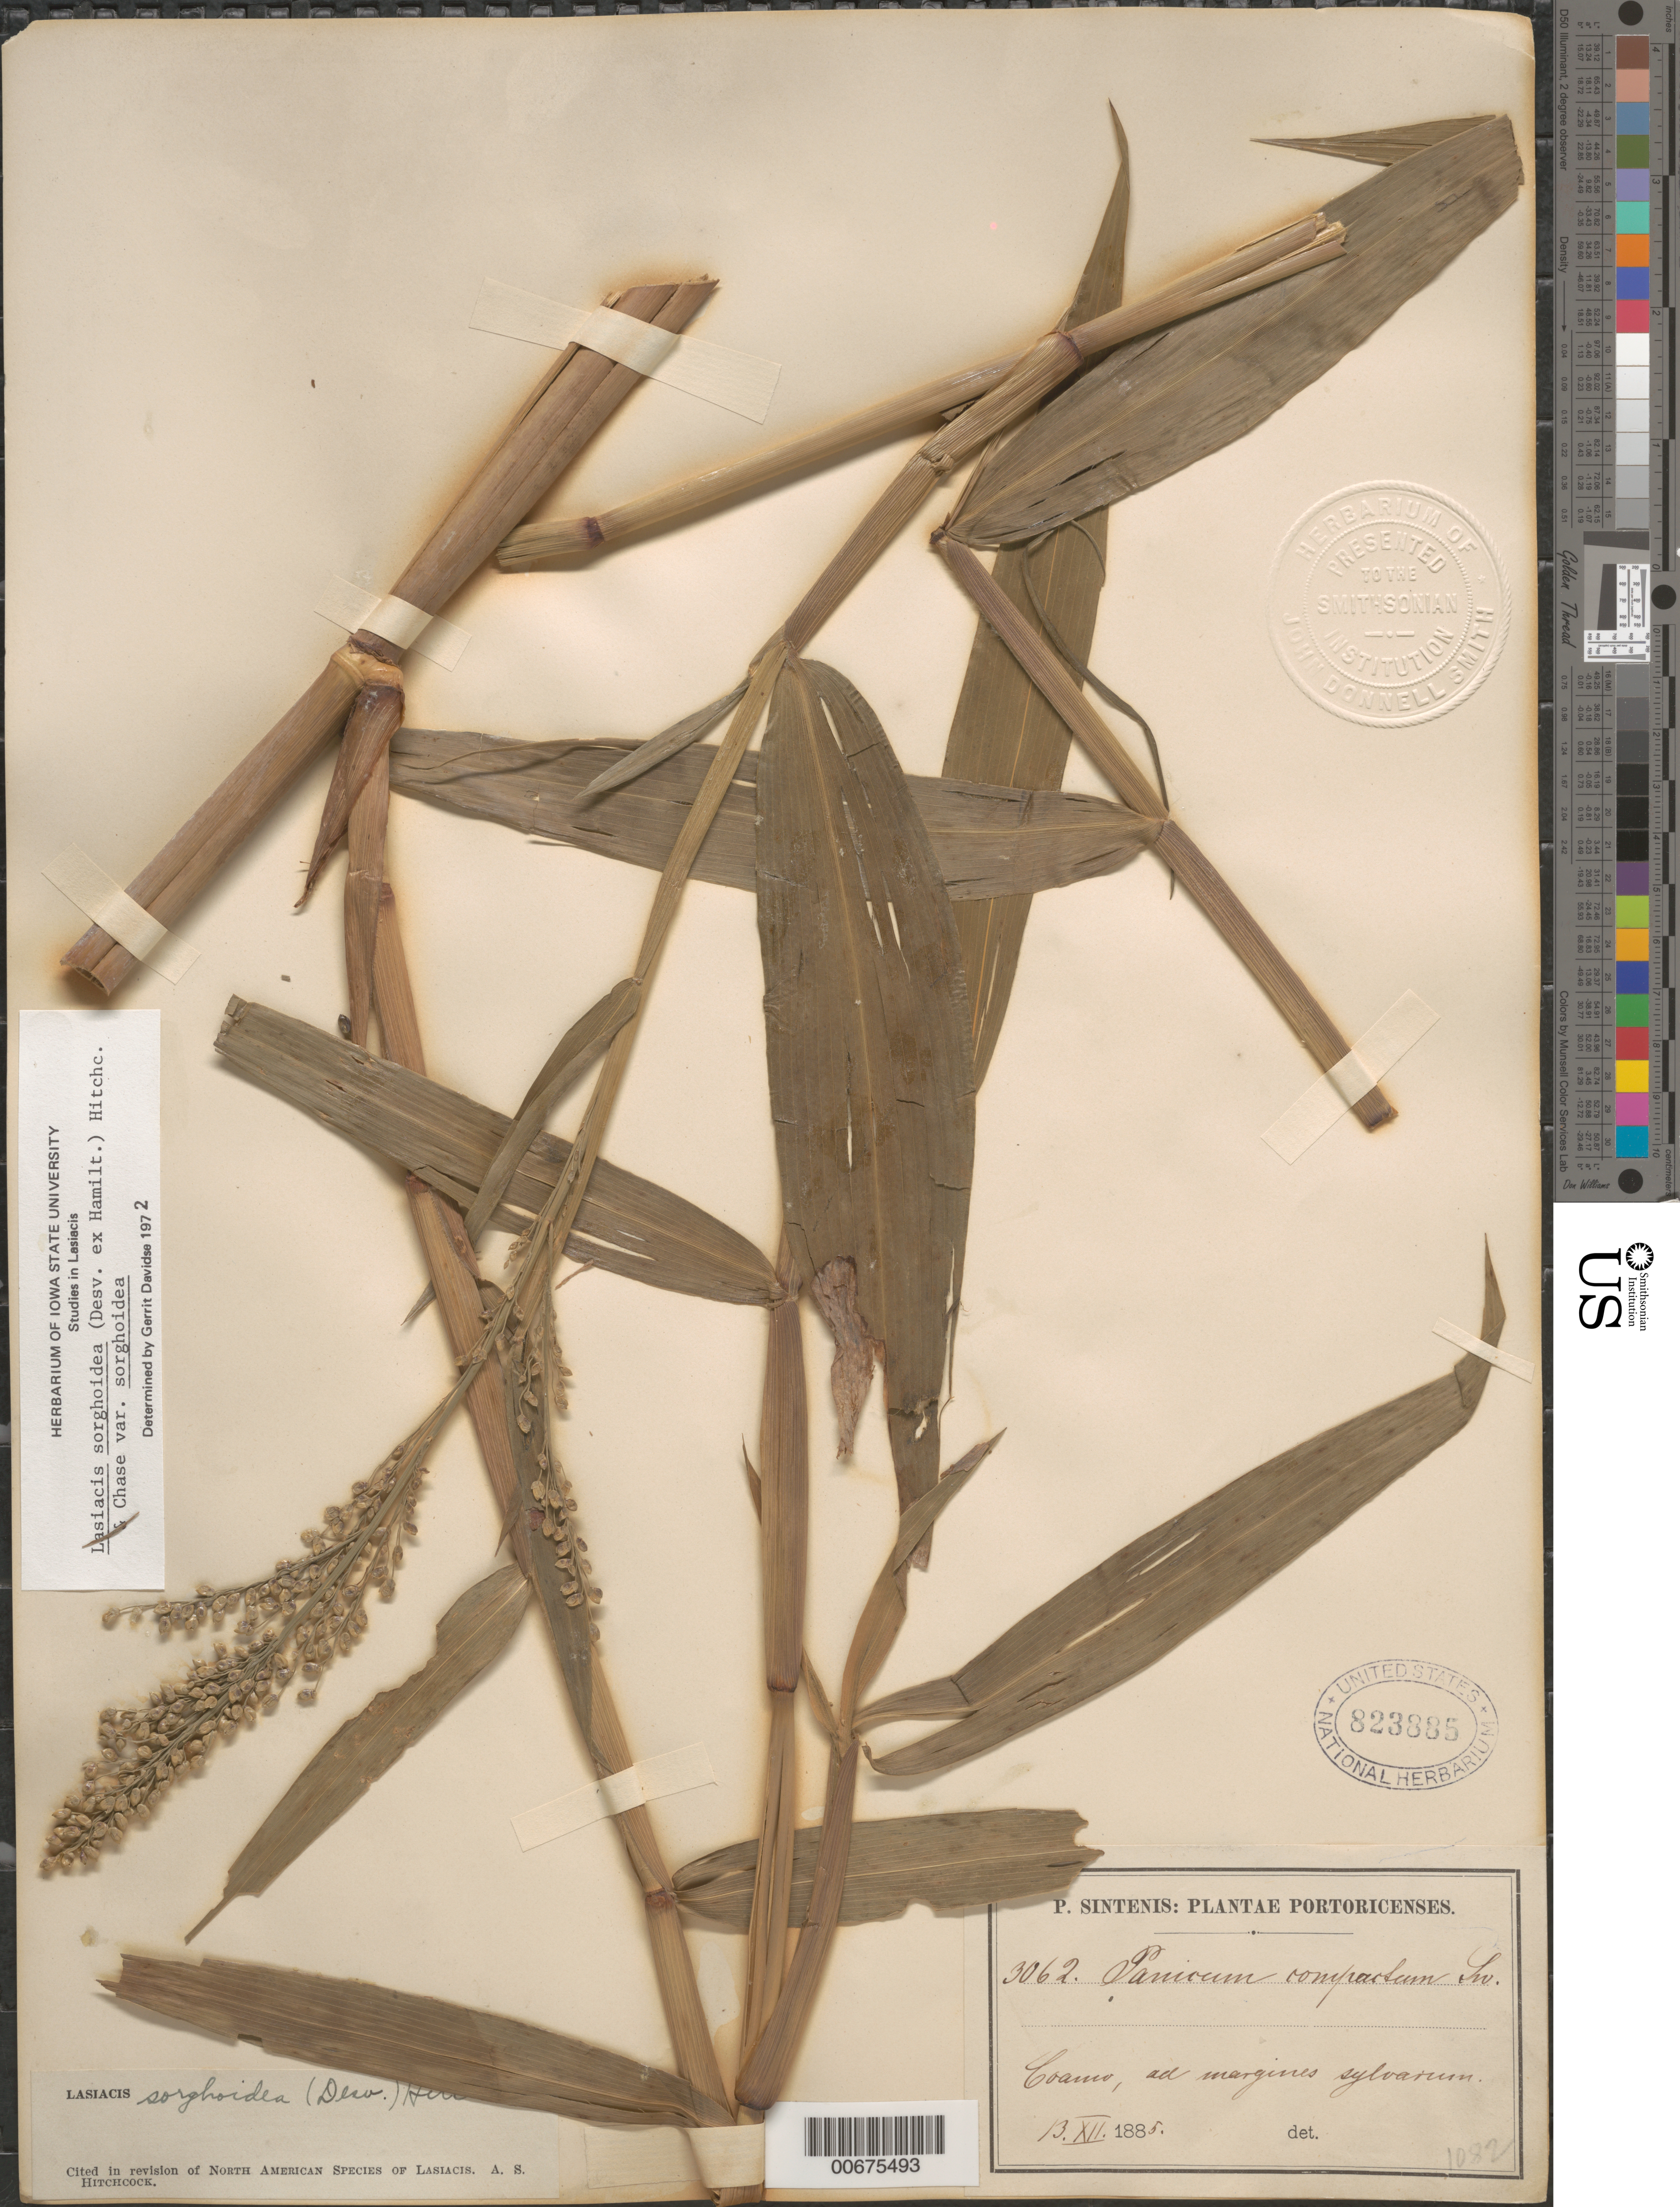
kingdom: Plantae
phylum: Tracheophyta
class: Liliopsida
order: Poales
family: Poaceae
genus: Lasiacis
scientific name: Lasiacis sorghoidea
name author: (Desv. ex Ham.) Hitchc. & Chase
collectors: P. Sintenis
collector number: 3062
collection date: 1885-12-13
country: Puerto Rico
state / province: Coamo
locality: Portoricenses. Coamo, ad margines sylvarum.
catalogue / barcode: US 823885